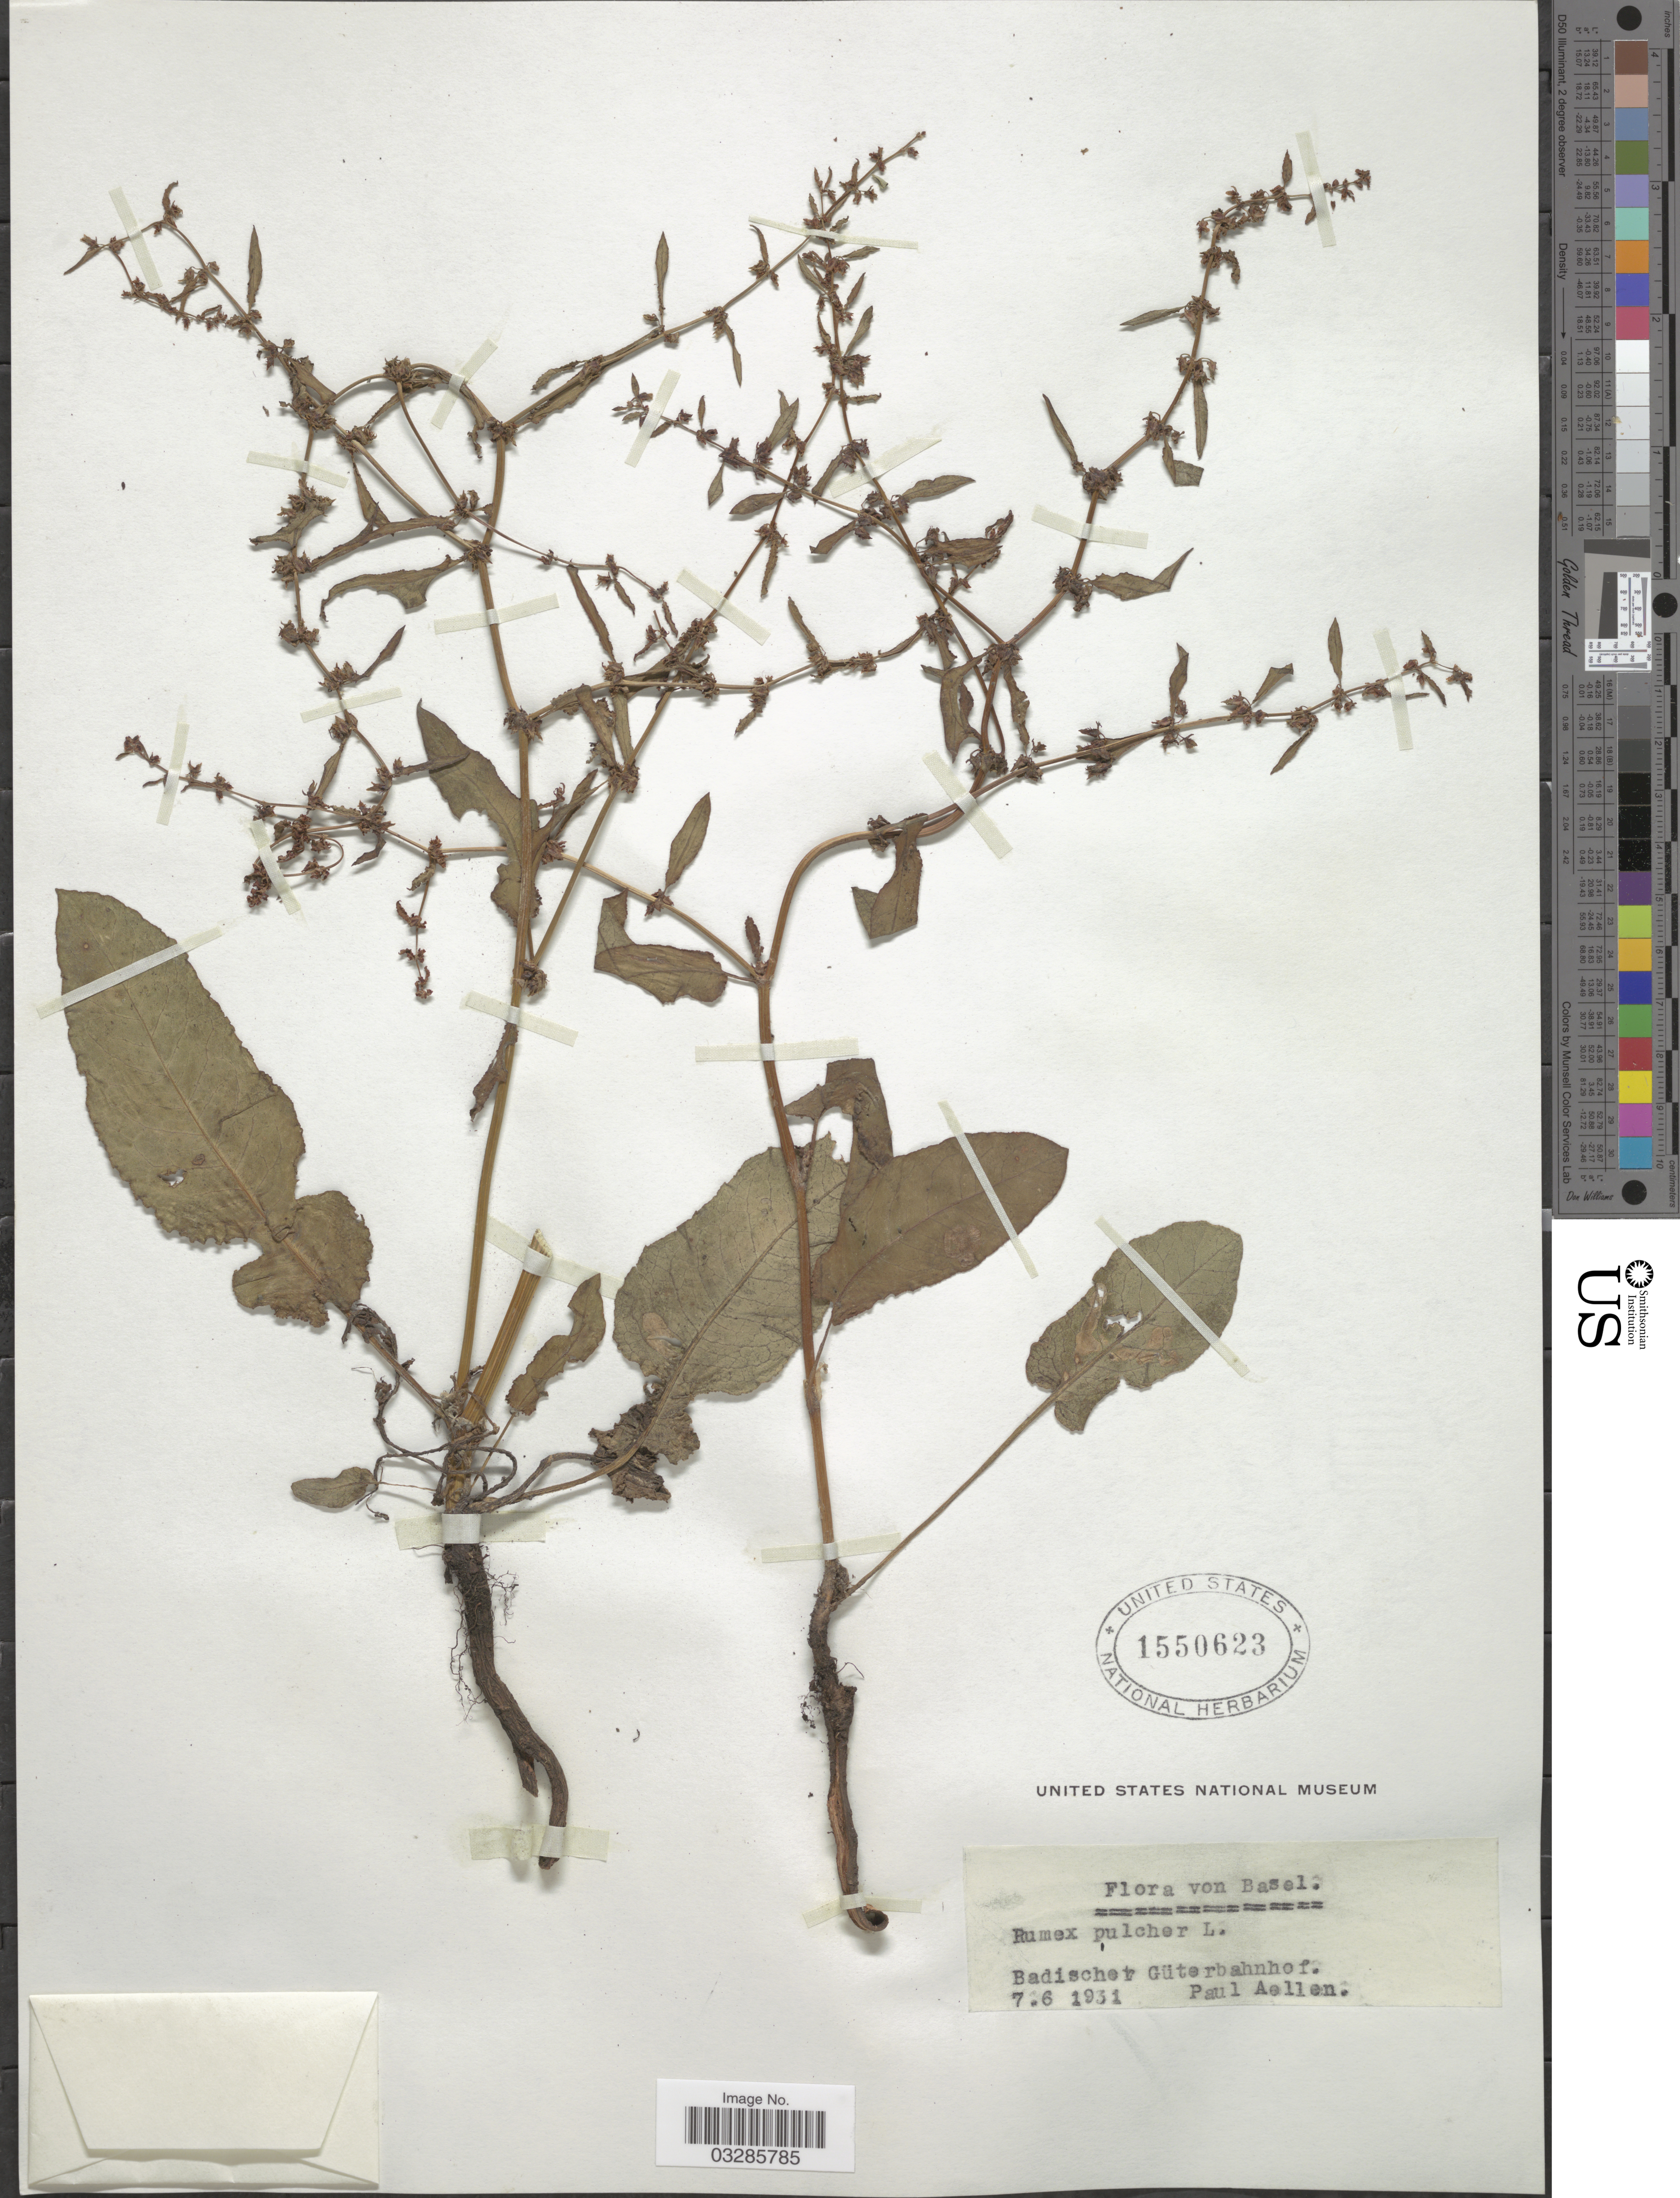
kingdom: Plantae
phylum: Tracheophyta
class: Magnoliopsida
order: Caryophyllales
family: Polygonaceae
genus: Rumex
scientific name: Rumex pulcher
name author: L.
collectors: P. Aellen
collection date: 1931-06-07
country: Switzerland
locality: Von Basel, Badischer Güterbahnhof.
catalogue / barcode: US 1550623